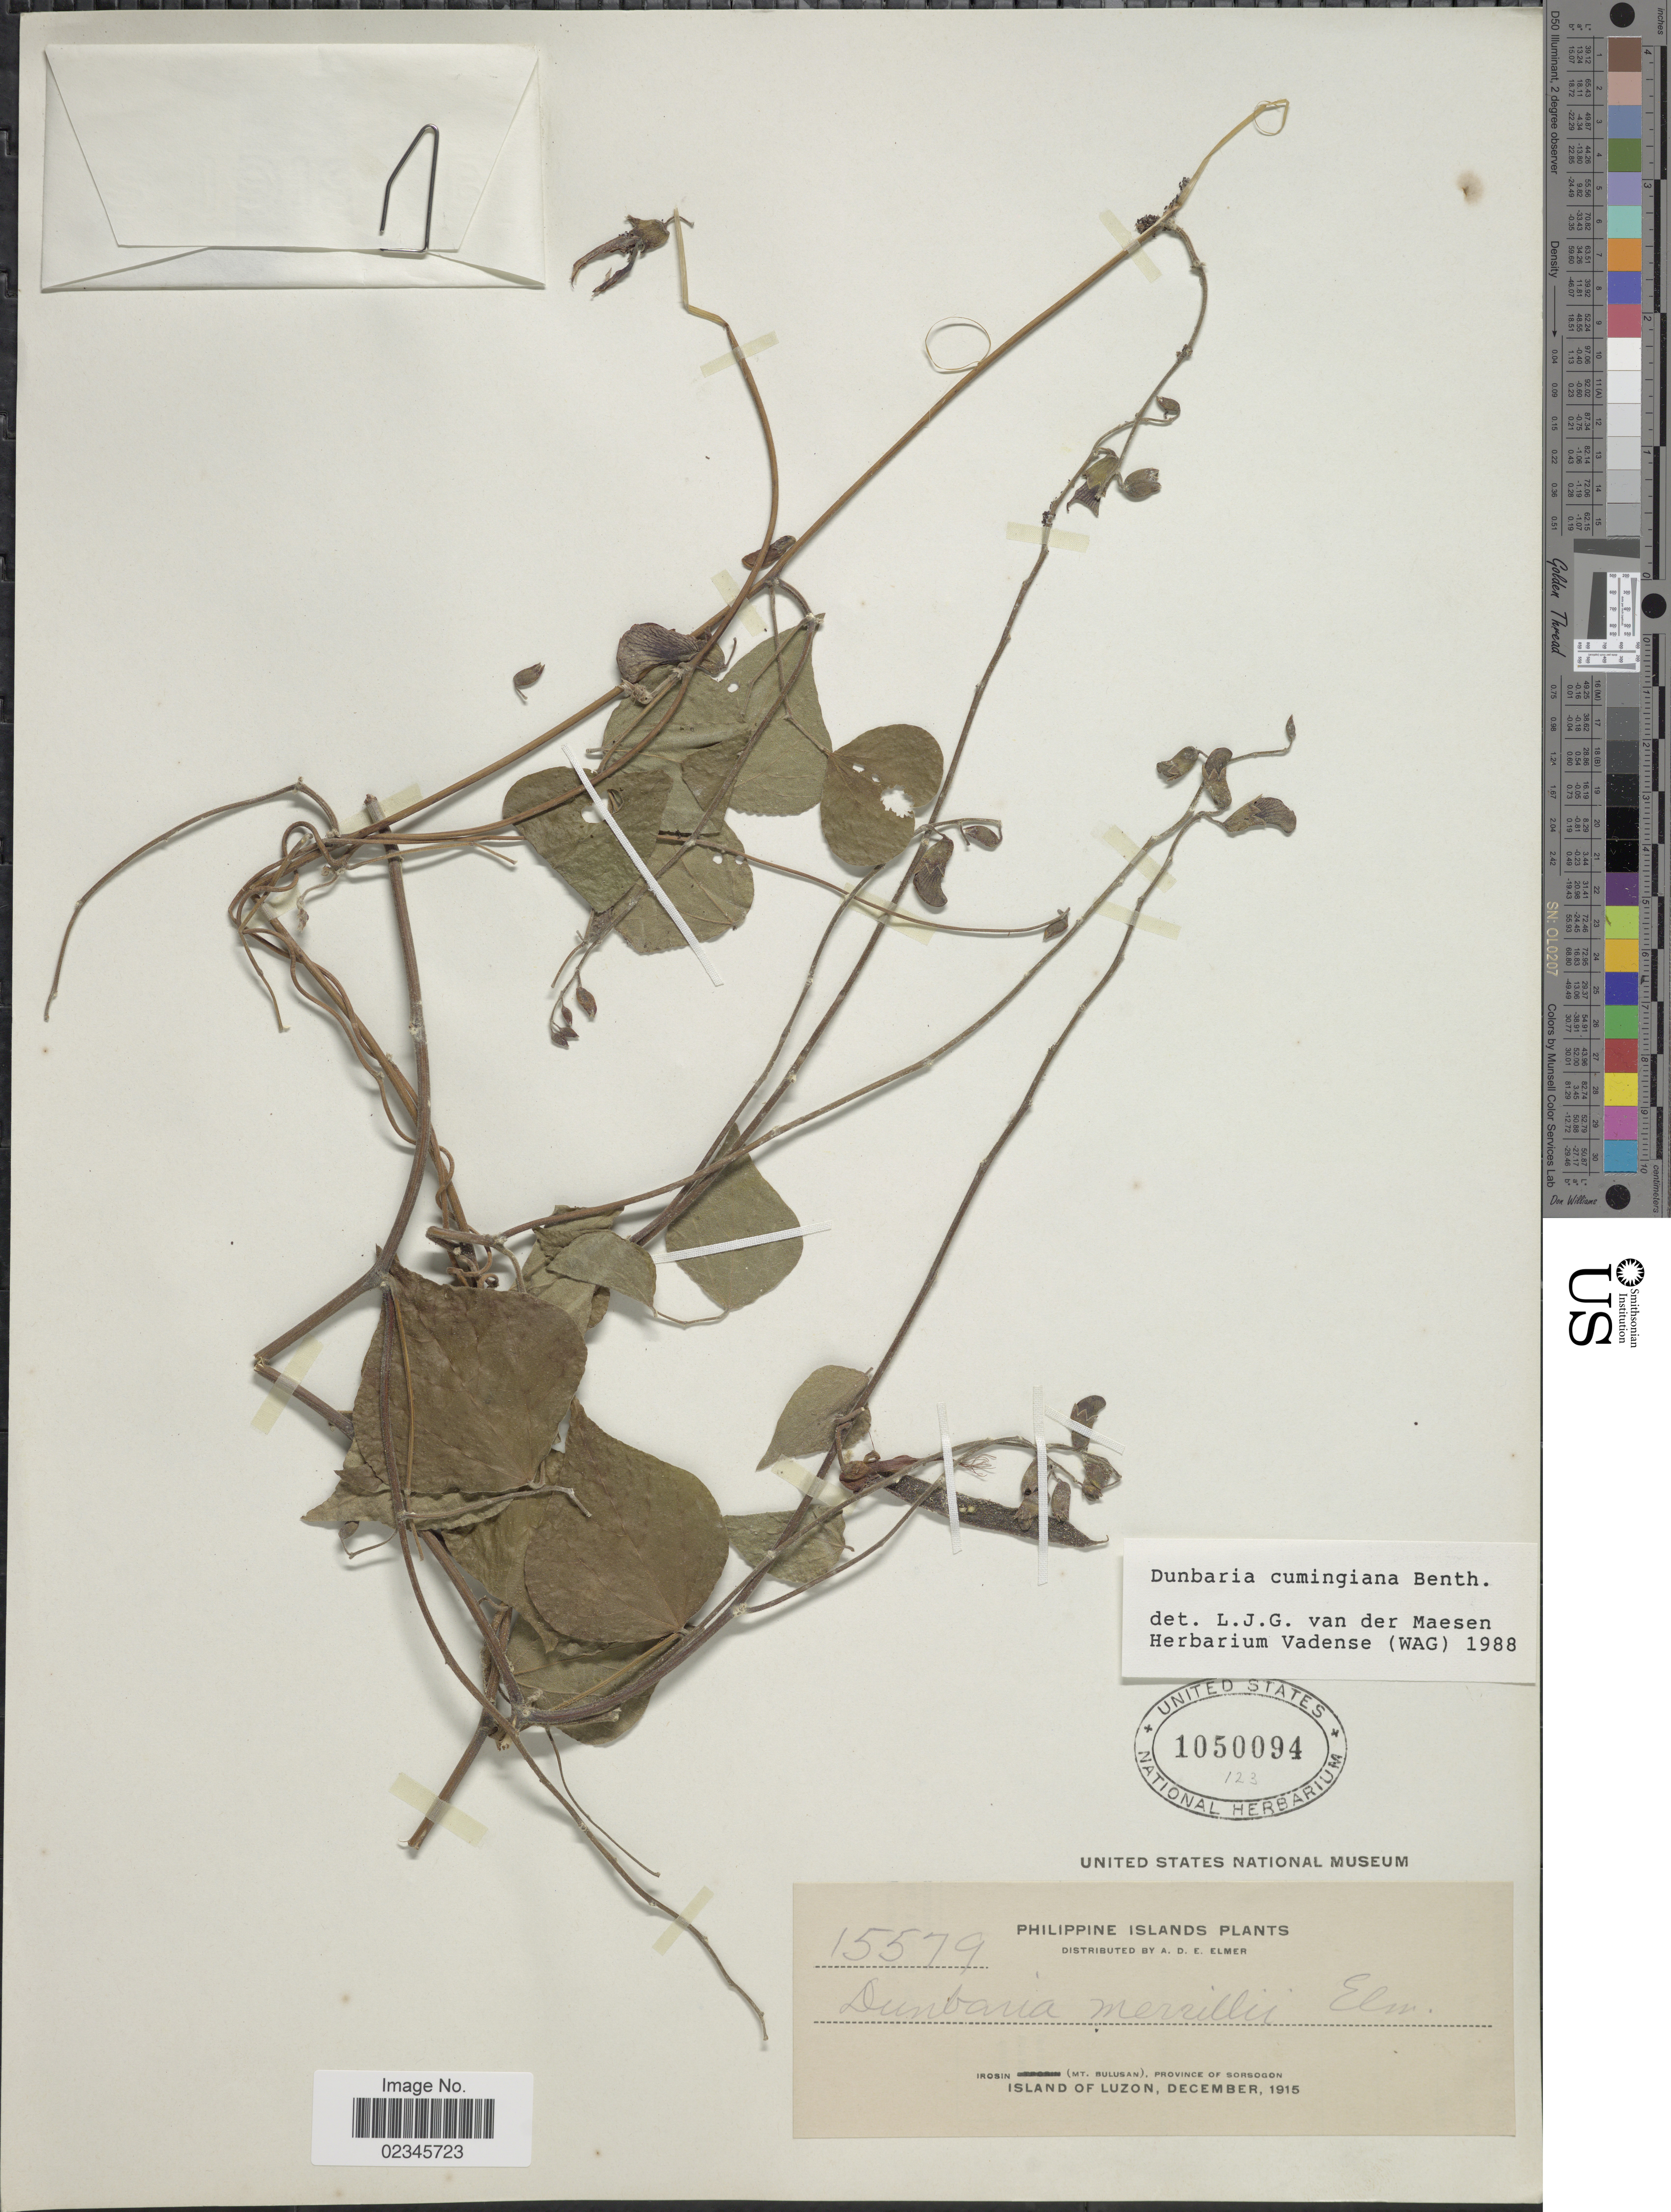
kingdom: Plantae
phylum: Tracheophyta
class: Magnoliopsida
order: Fabales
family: Fabaceae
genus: Dunbaria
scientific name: Dunbaria cumingiana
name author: Benth.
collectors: A. D. E. Elmer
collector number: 15579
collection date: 1915-12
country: Philippines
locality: Philippine Islands, Irosin (Mt. Bulusan), Province of Sorsogon, Island of Luzon.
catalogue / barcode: US 1050094